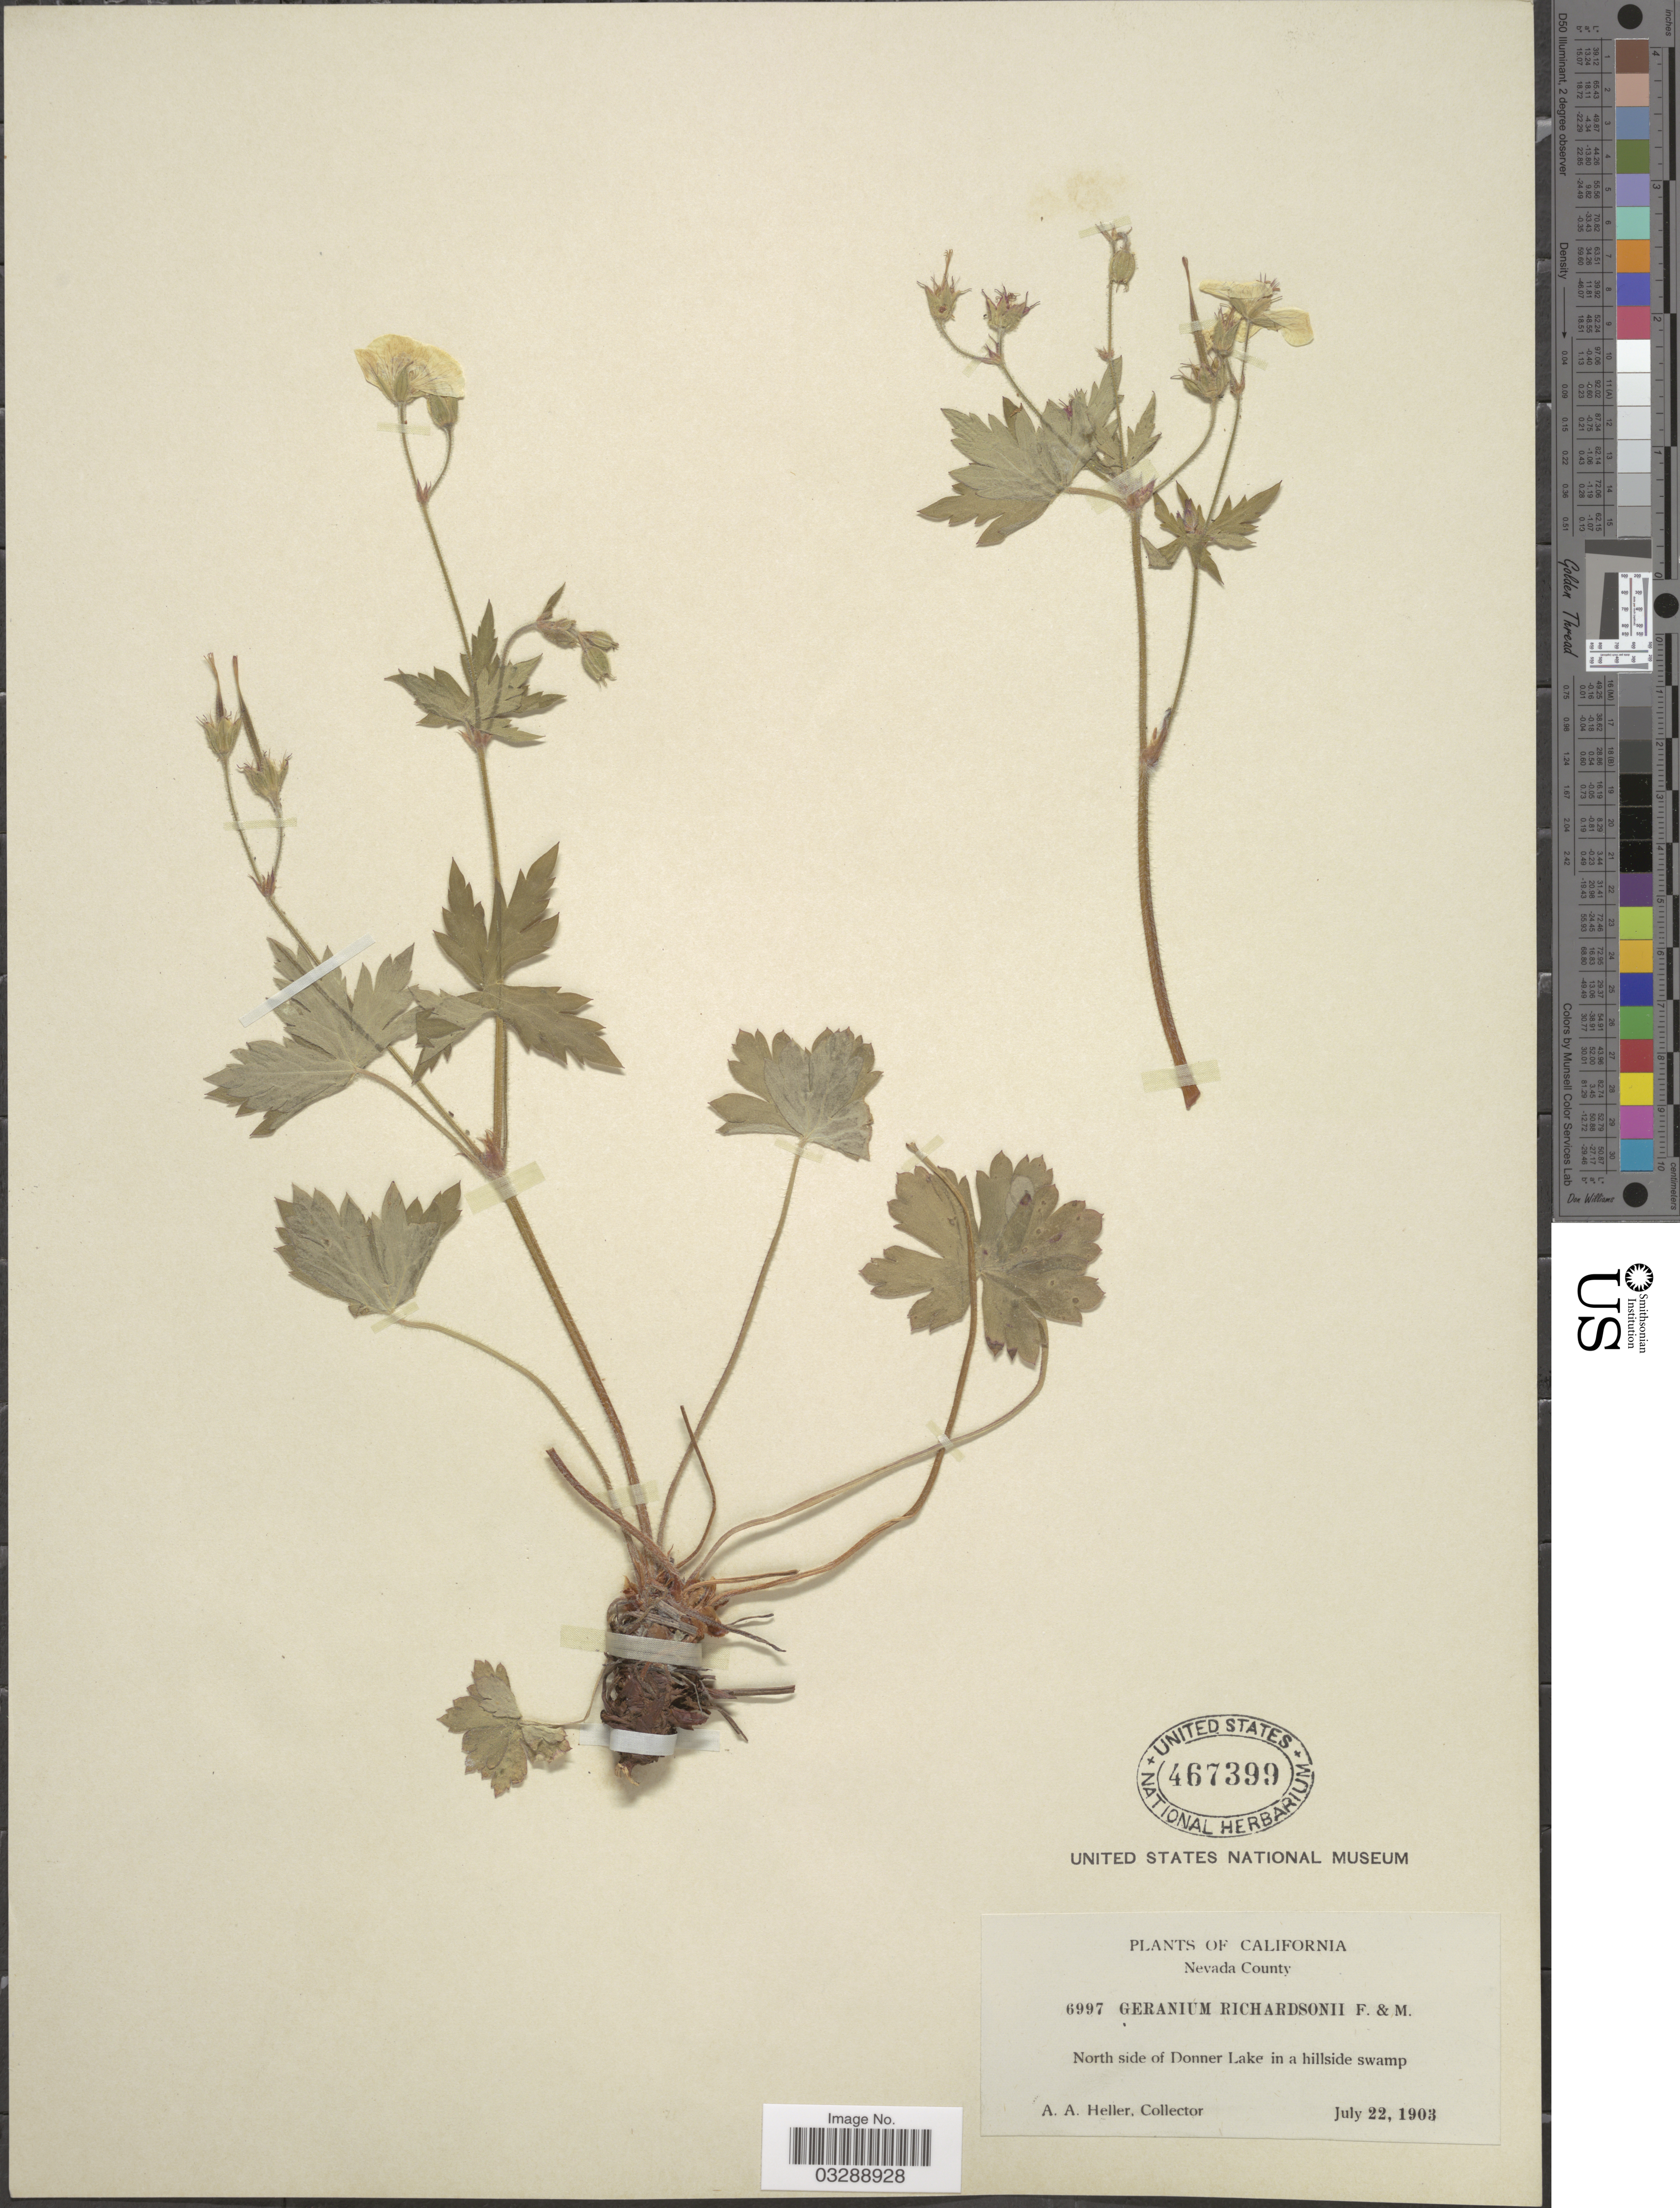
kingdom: Plantae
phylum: Tracheophyta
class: Magnoliopsida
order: Geraniales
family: Geraniaceae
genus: Geranium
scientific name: Geranium richardsonii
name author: Fisch. & Trautv.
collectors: A. A. Heller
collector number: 6997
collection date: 1903-07-22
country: United States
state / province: California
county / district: Nevada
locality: Nevada County. North side of Donner Lake in a hillside swamp.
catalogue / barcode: US 467399